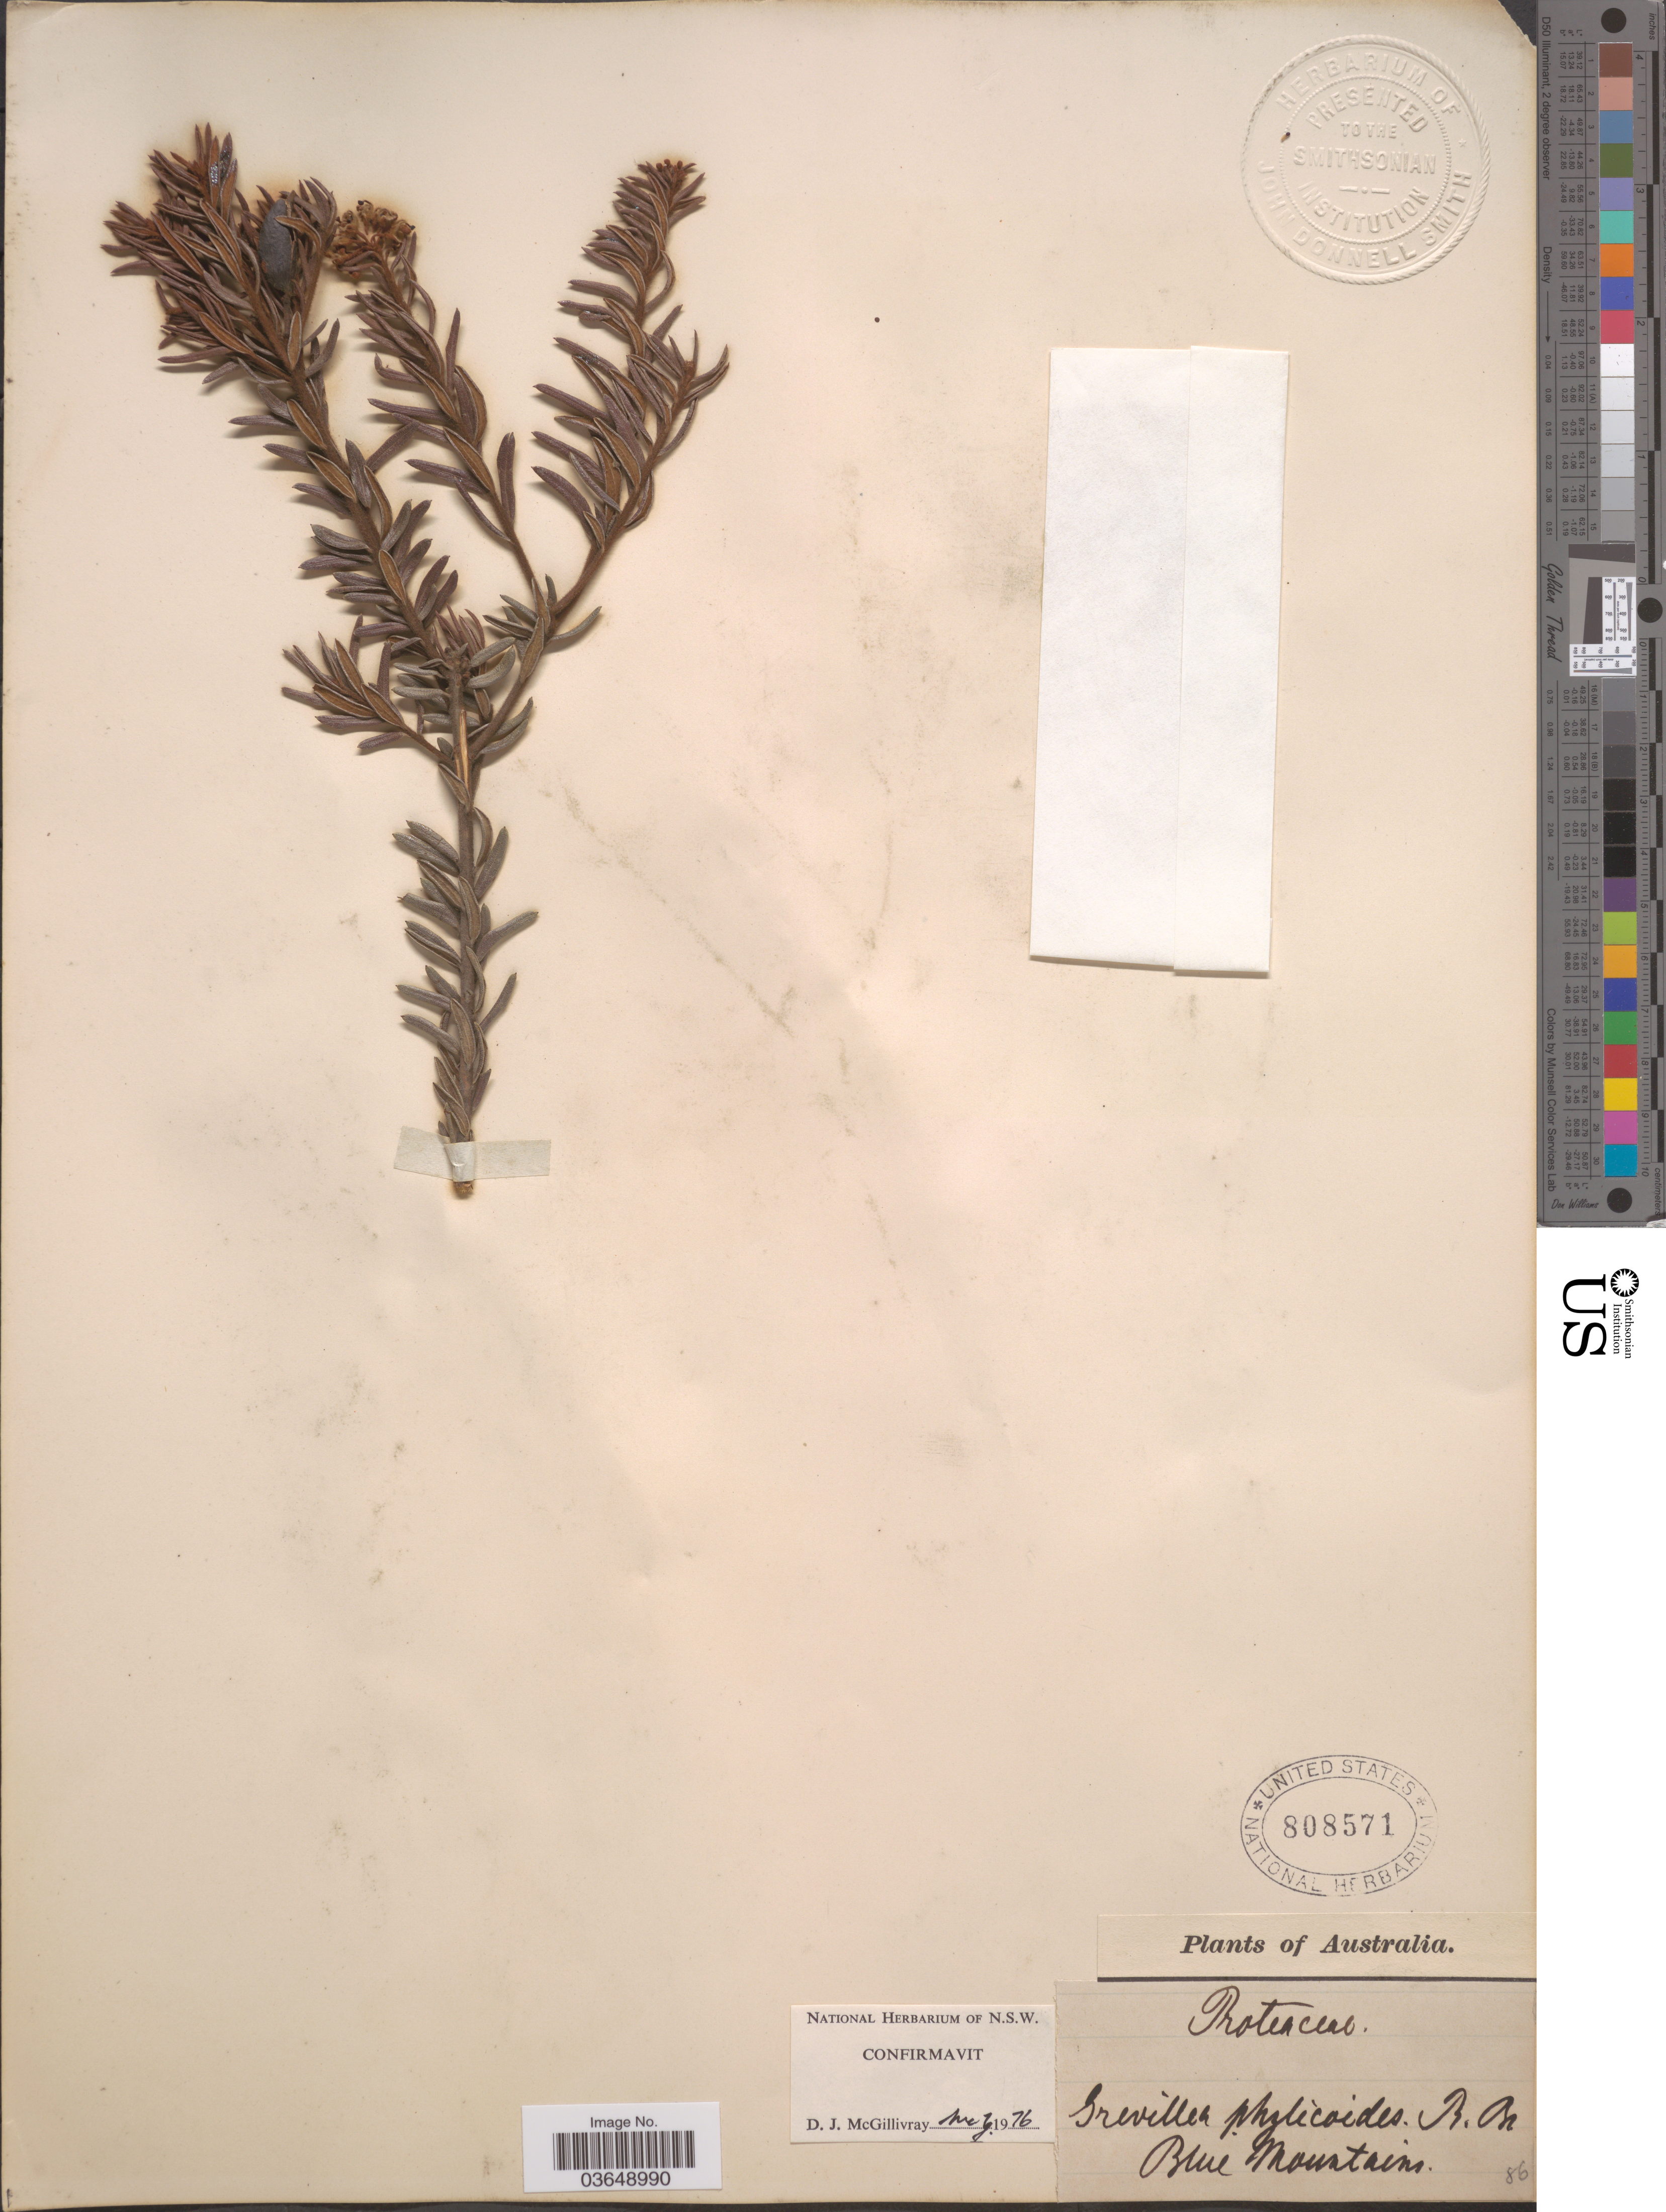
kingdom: Plantae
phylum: Tracheophyta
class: Magnoliopsida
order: Proteales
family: Proteaceae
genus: Grevillea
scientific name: Grevillea phylicoides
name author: R. Br.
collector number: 86?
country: Australia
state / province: New South Wales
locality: Blue Mountains.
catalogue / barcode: US 808571